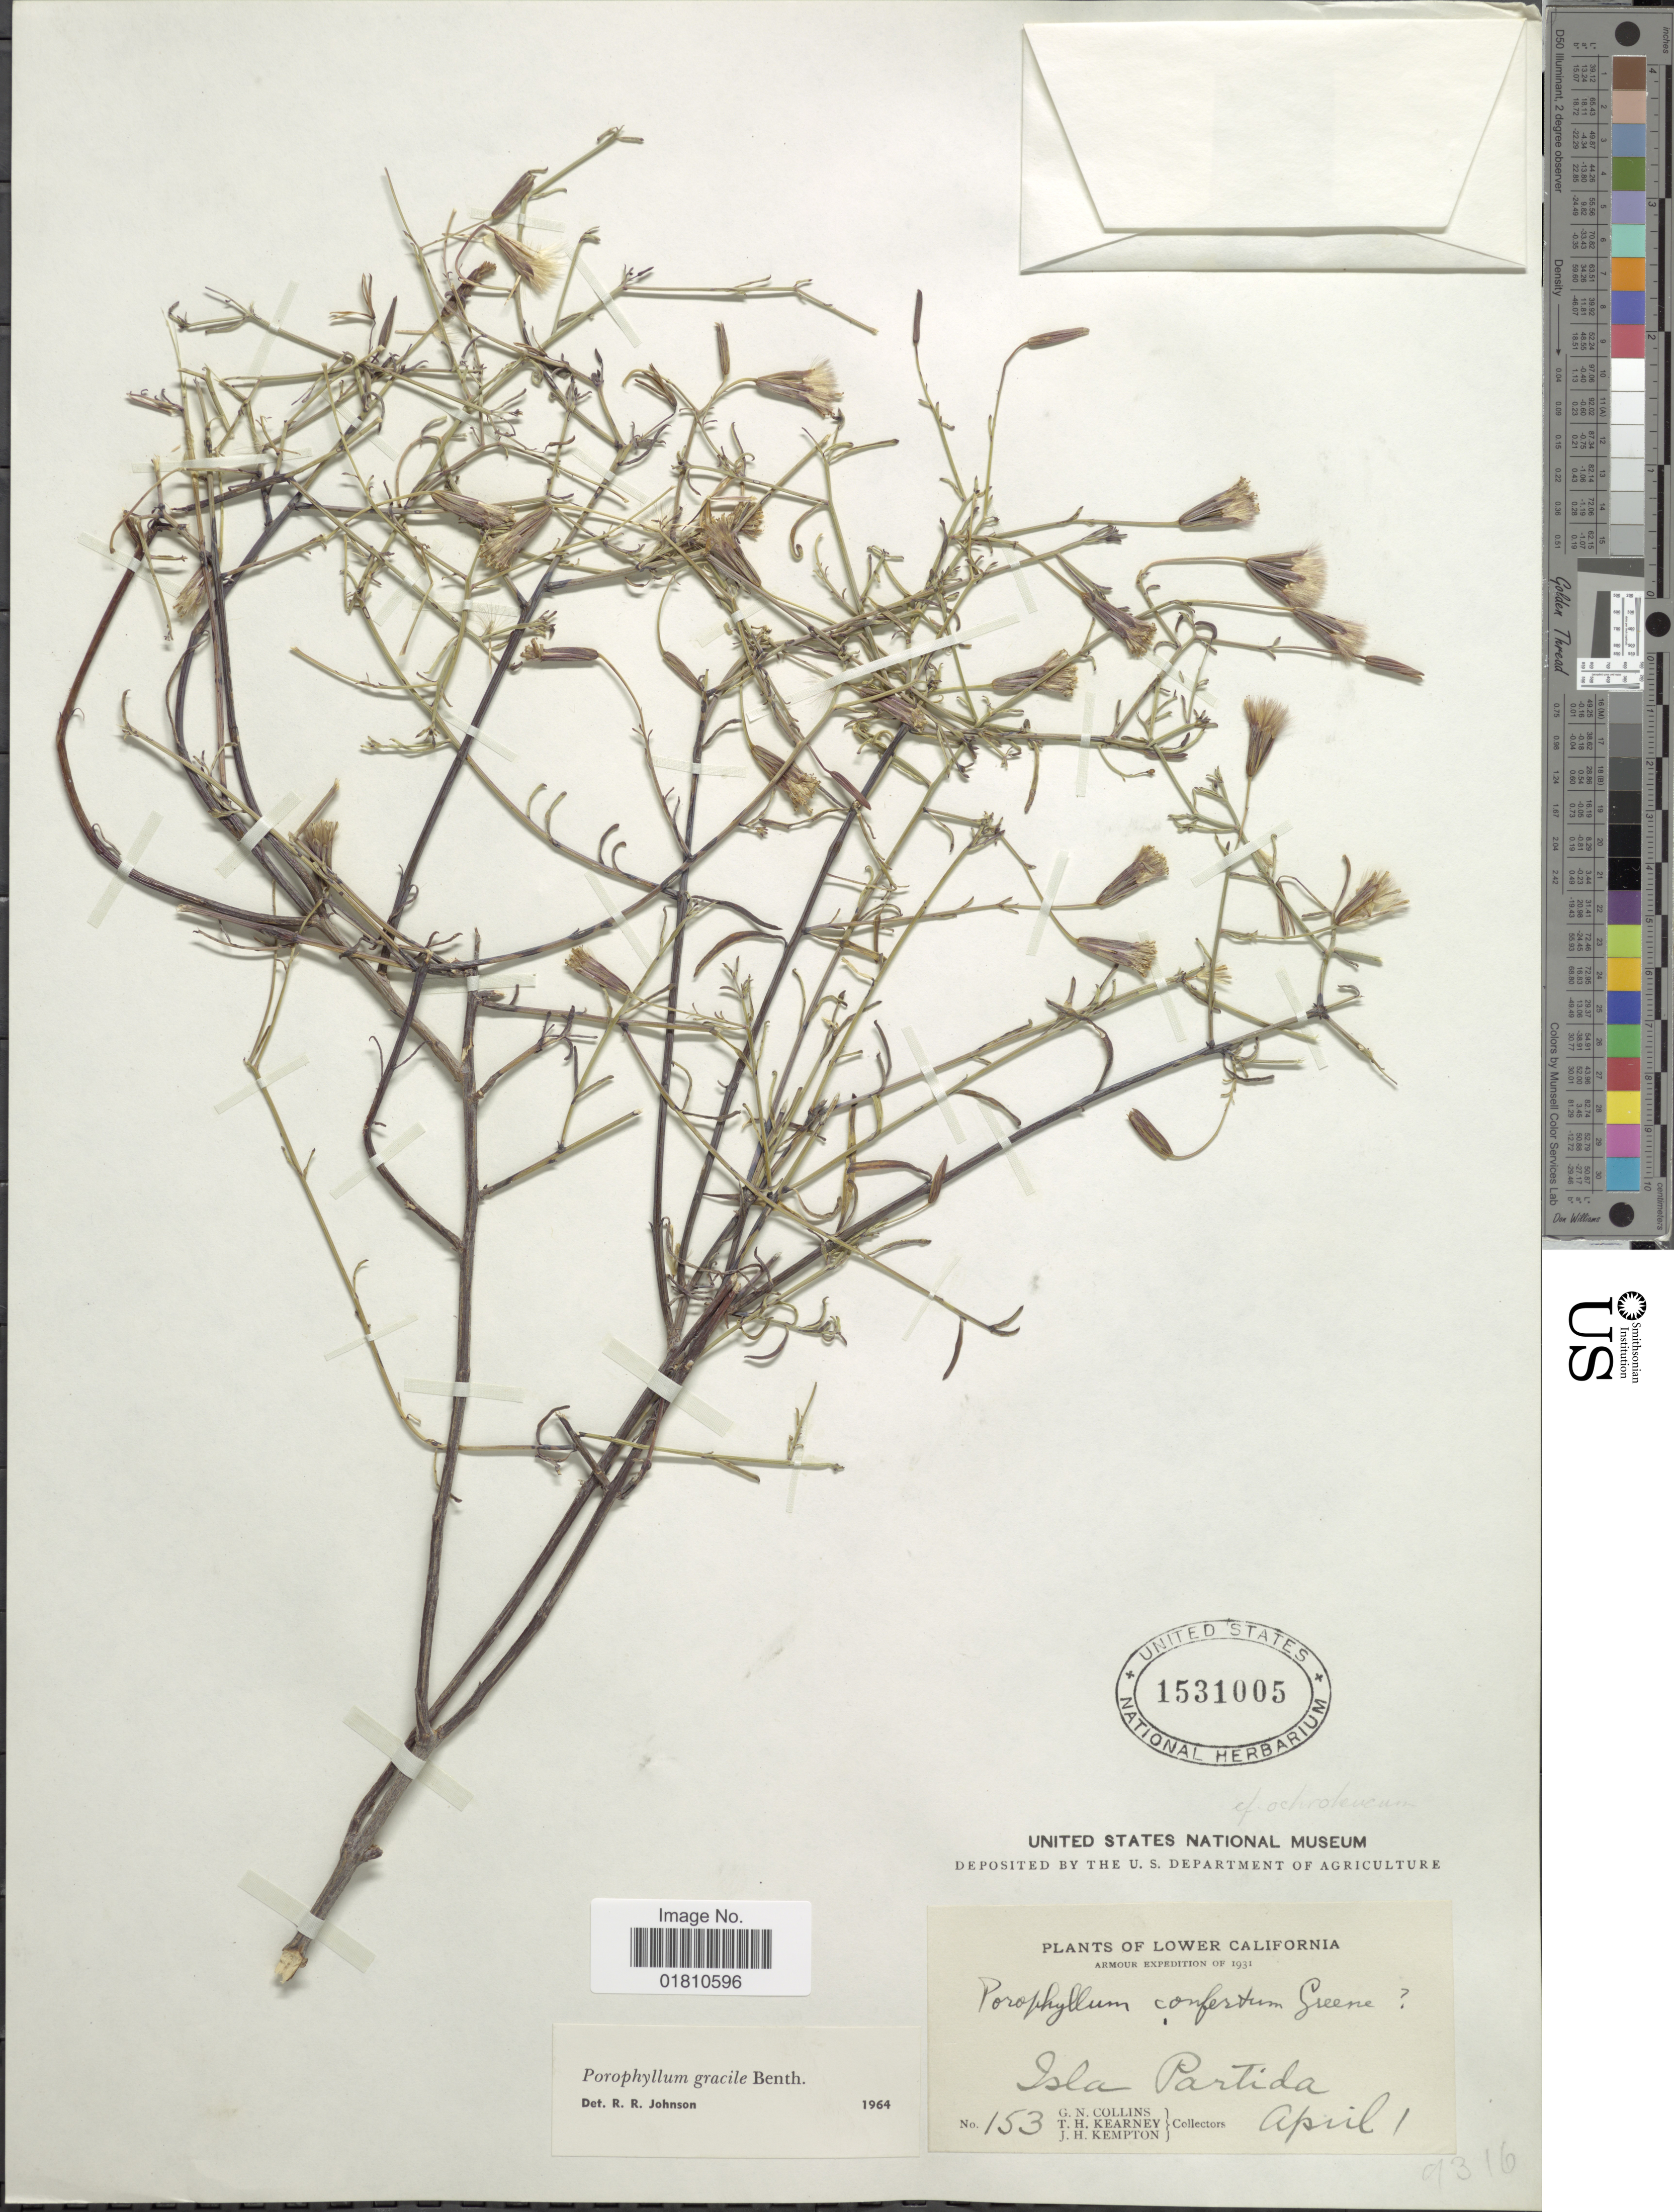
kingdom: Plantae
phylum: Tracheophyta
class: Magnoliopsida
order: Asterales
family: Asteraceae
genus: Porophyllum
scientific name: Porophyllum gracile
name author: Benth.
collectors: G. Collins, T. H. Kearney & J. H. Kempton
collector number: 153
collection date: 1931-04-01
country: Mexico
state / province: Baja California Sur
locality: Lower California, Isla Partida.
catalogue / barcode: US 1531005